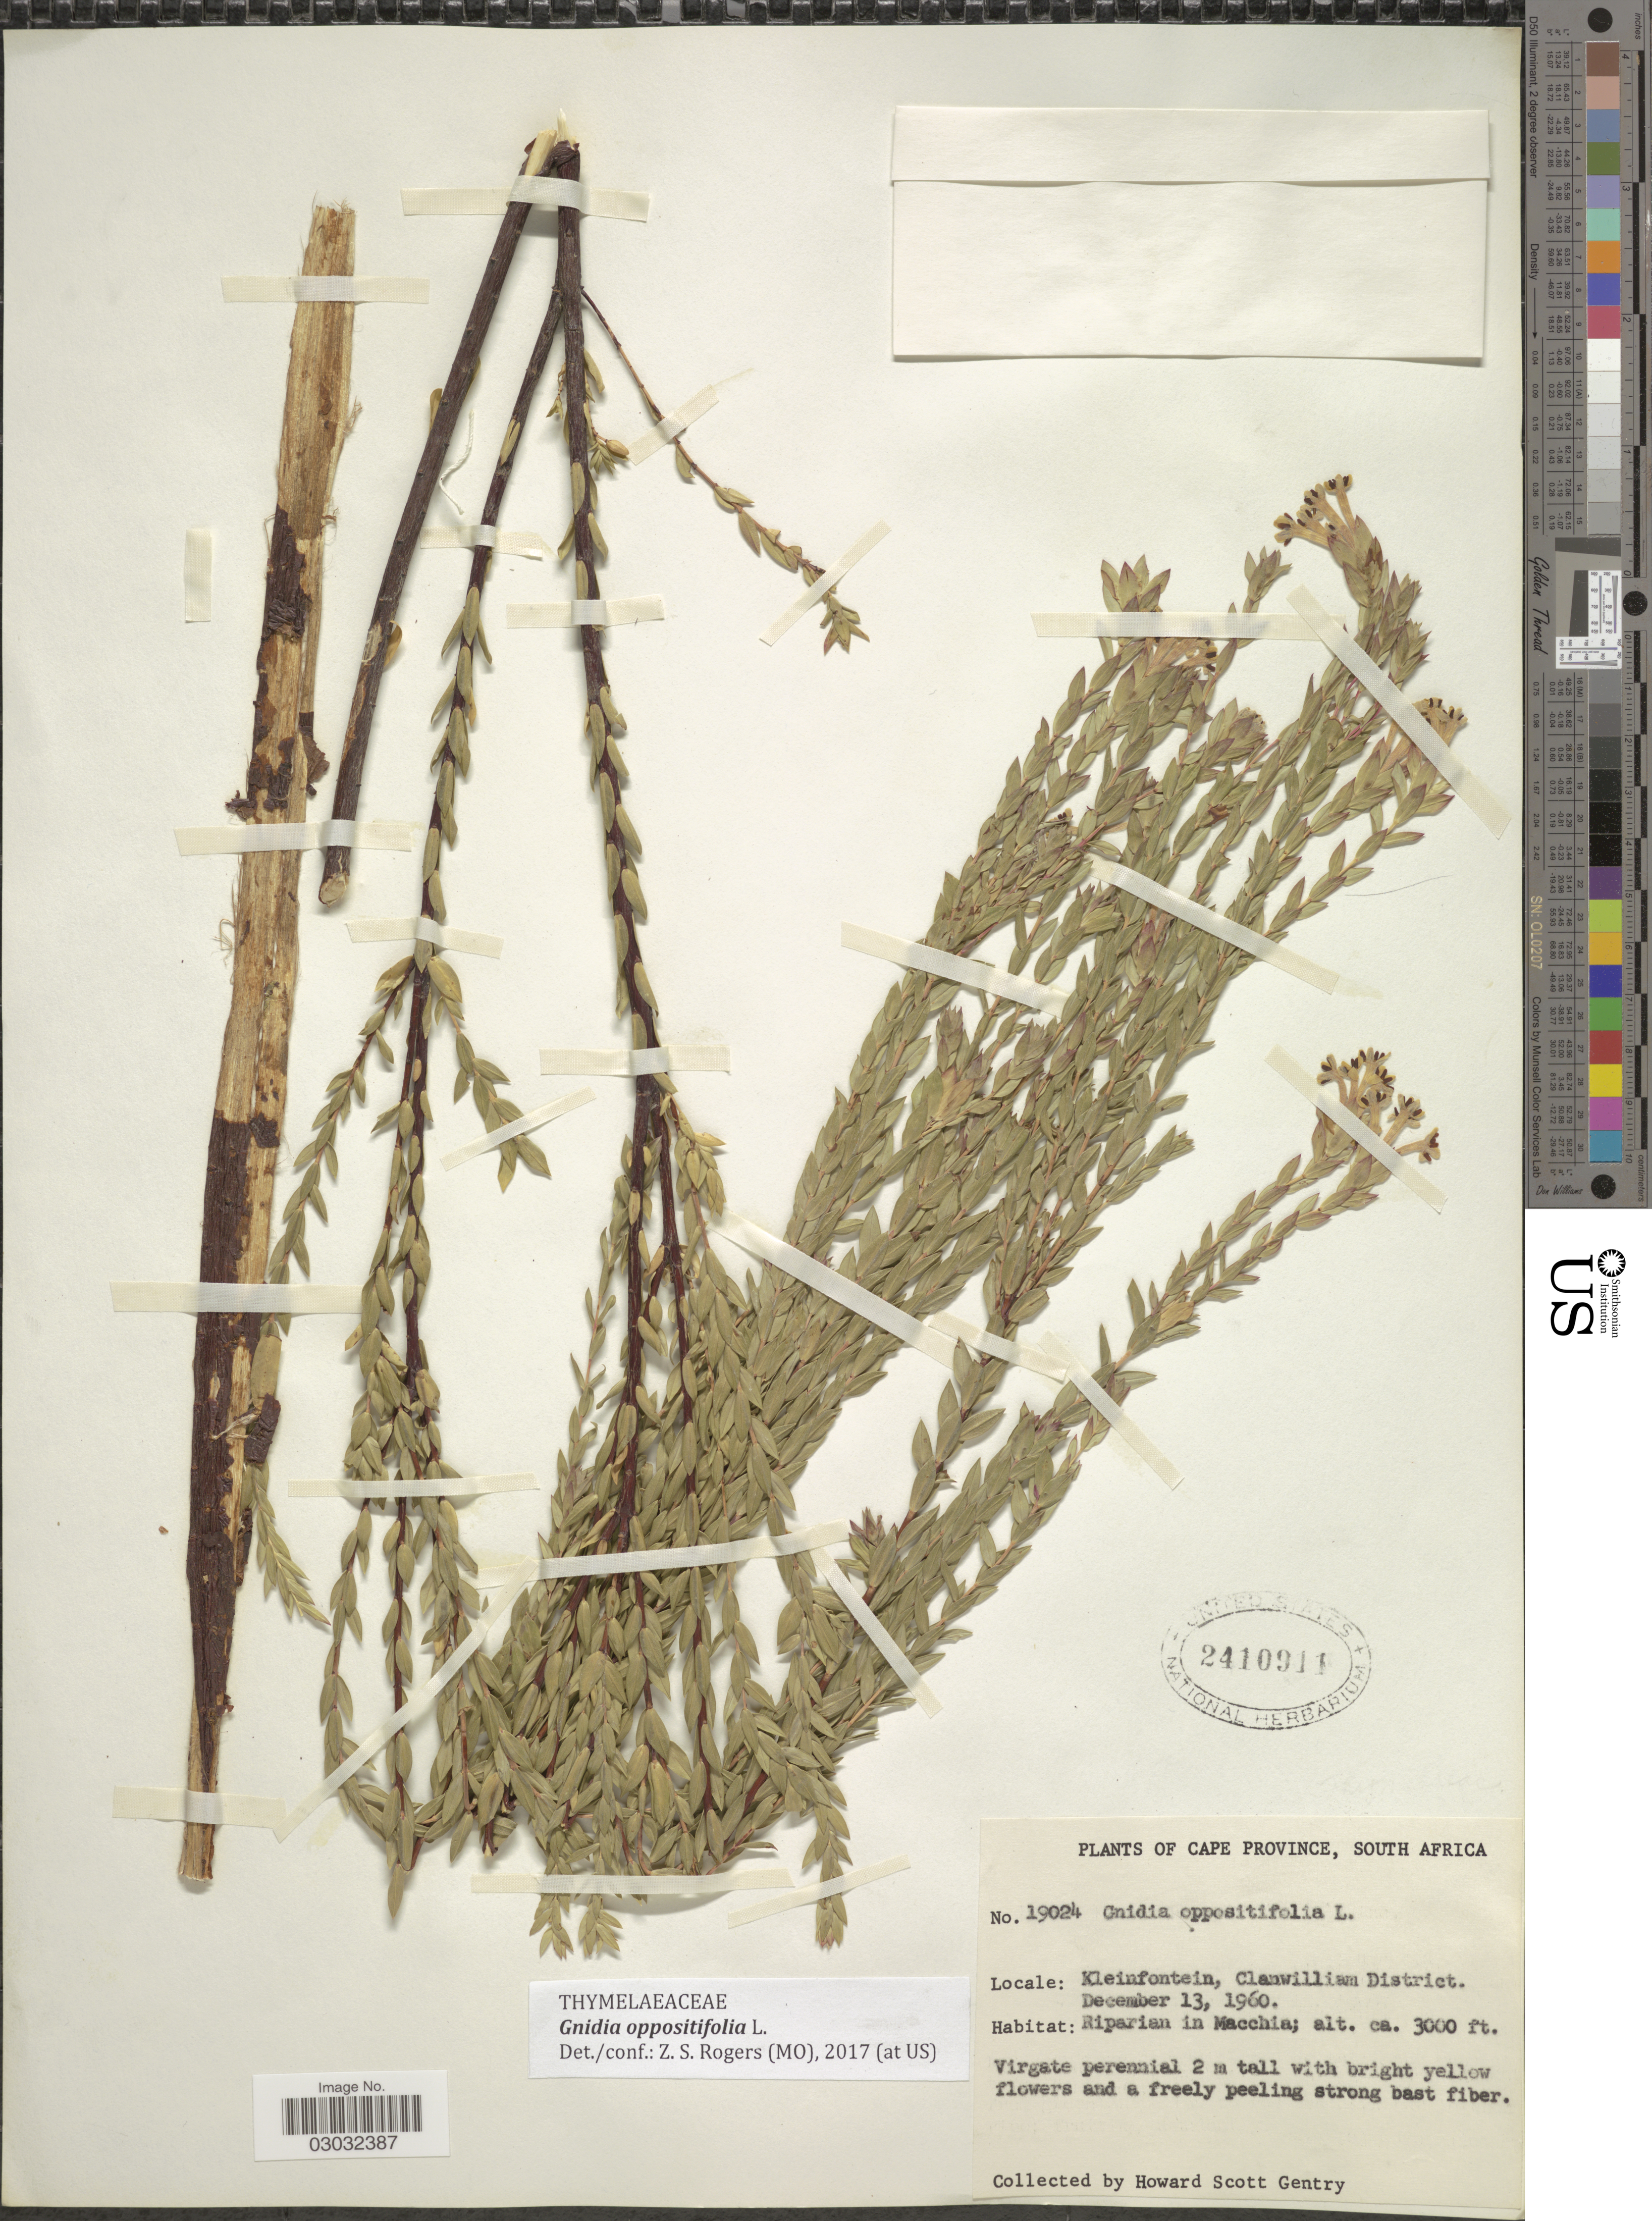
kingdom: Plantae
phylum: Tracheophyta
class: Magnoliopsida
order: Malvales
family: Thymelaeaceae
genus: Gnidia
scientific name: Gnidia oppositifolia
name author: L.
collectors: H. S. Gentry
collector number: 19024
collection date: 1960-12-13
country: South Africa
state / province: Western Cape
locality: Cape Province, South Africa. Kleinfontein, Clanwilliam District. Riparian in Macchia.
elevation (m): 914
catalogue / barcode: US 2410911